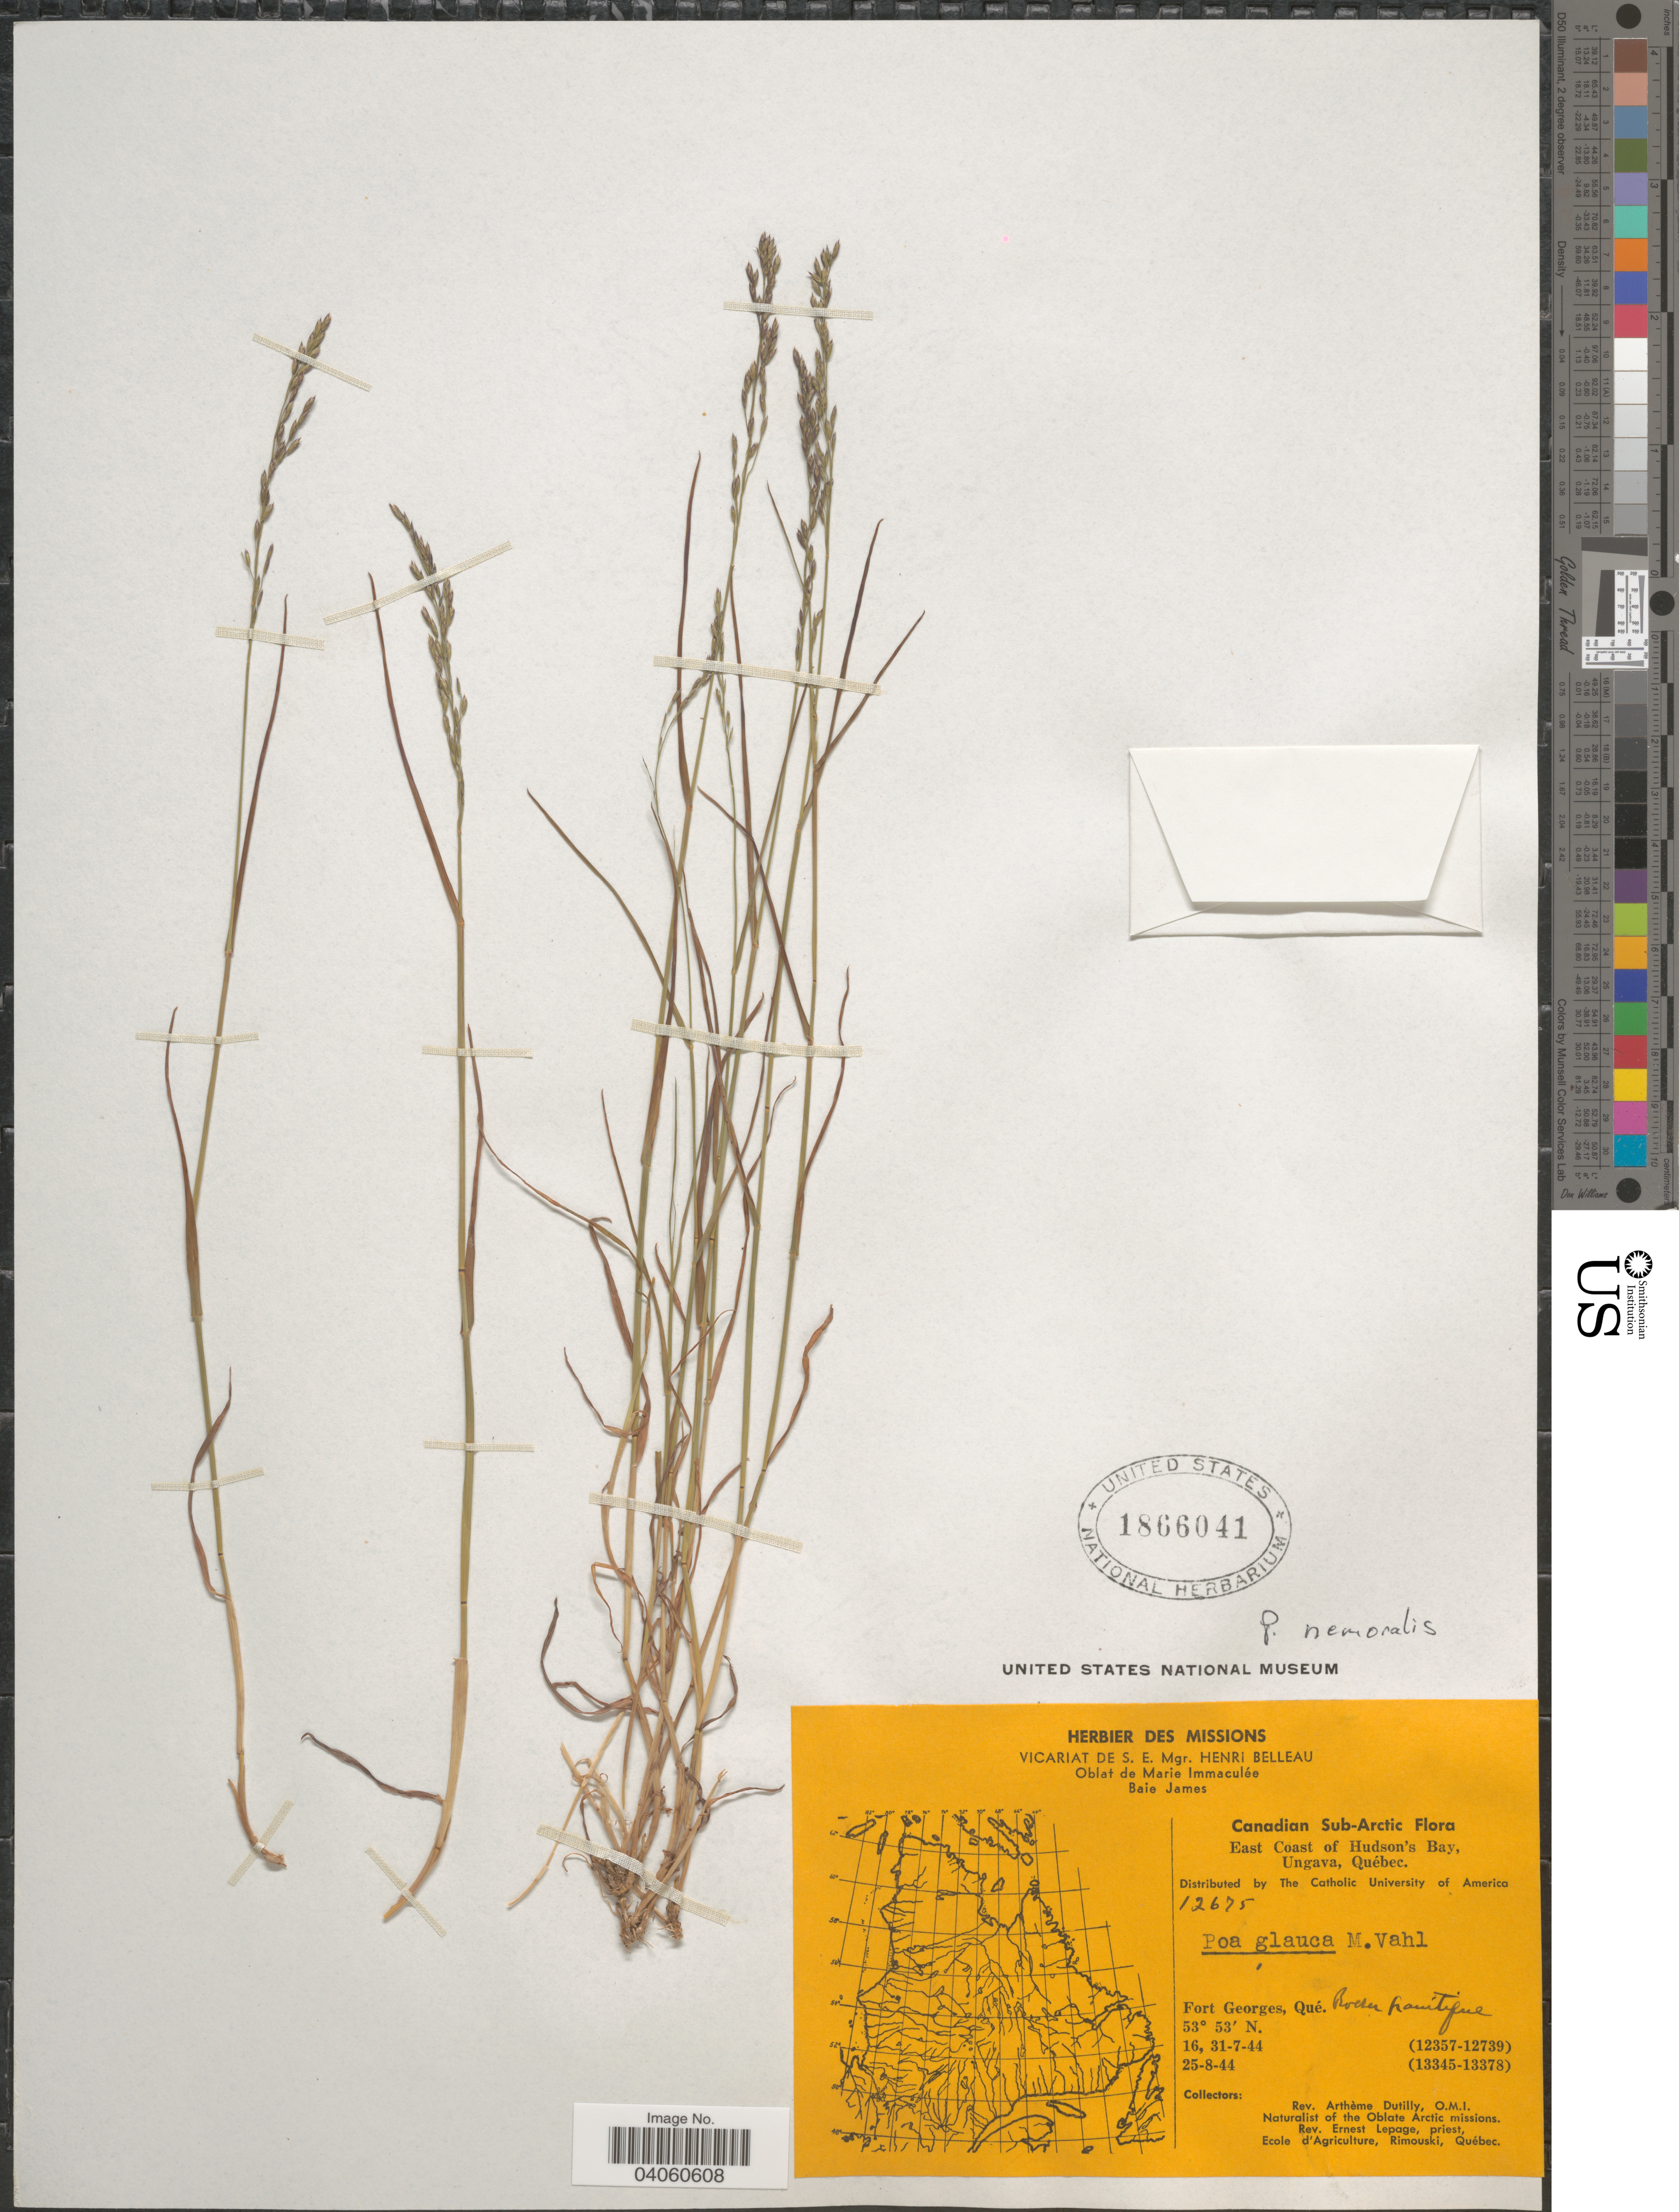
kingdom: Plantae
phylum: Tracheophyta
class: Liliopsida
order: Poales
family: Poaceae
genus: Poa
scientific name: Poa nemoralis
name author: L.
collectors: A. Dutilly & E. Lepage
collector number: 12675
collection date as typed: Transcribed d/m/y: 16/7/44 to 31/7/44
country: Canada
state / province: Quebec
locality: Canadian Sub-Arctic. East Coast of Hudson's Bay. Ungava. Fort Georges.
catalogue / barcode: US 1866041